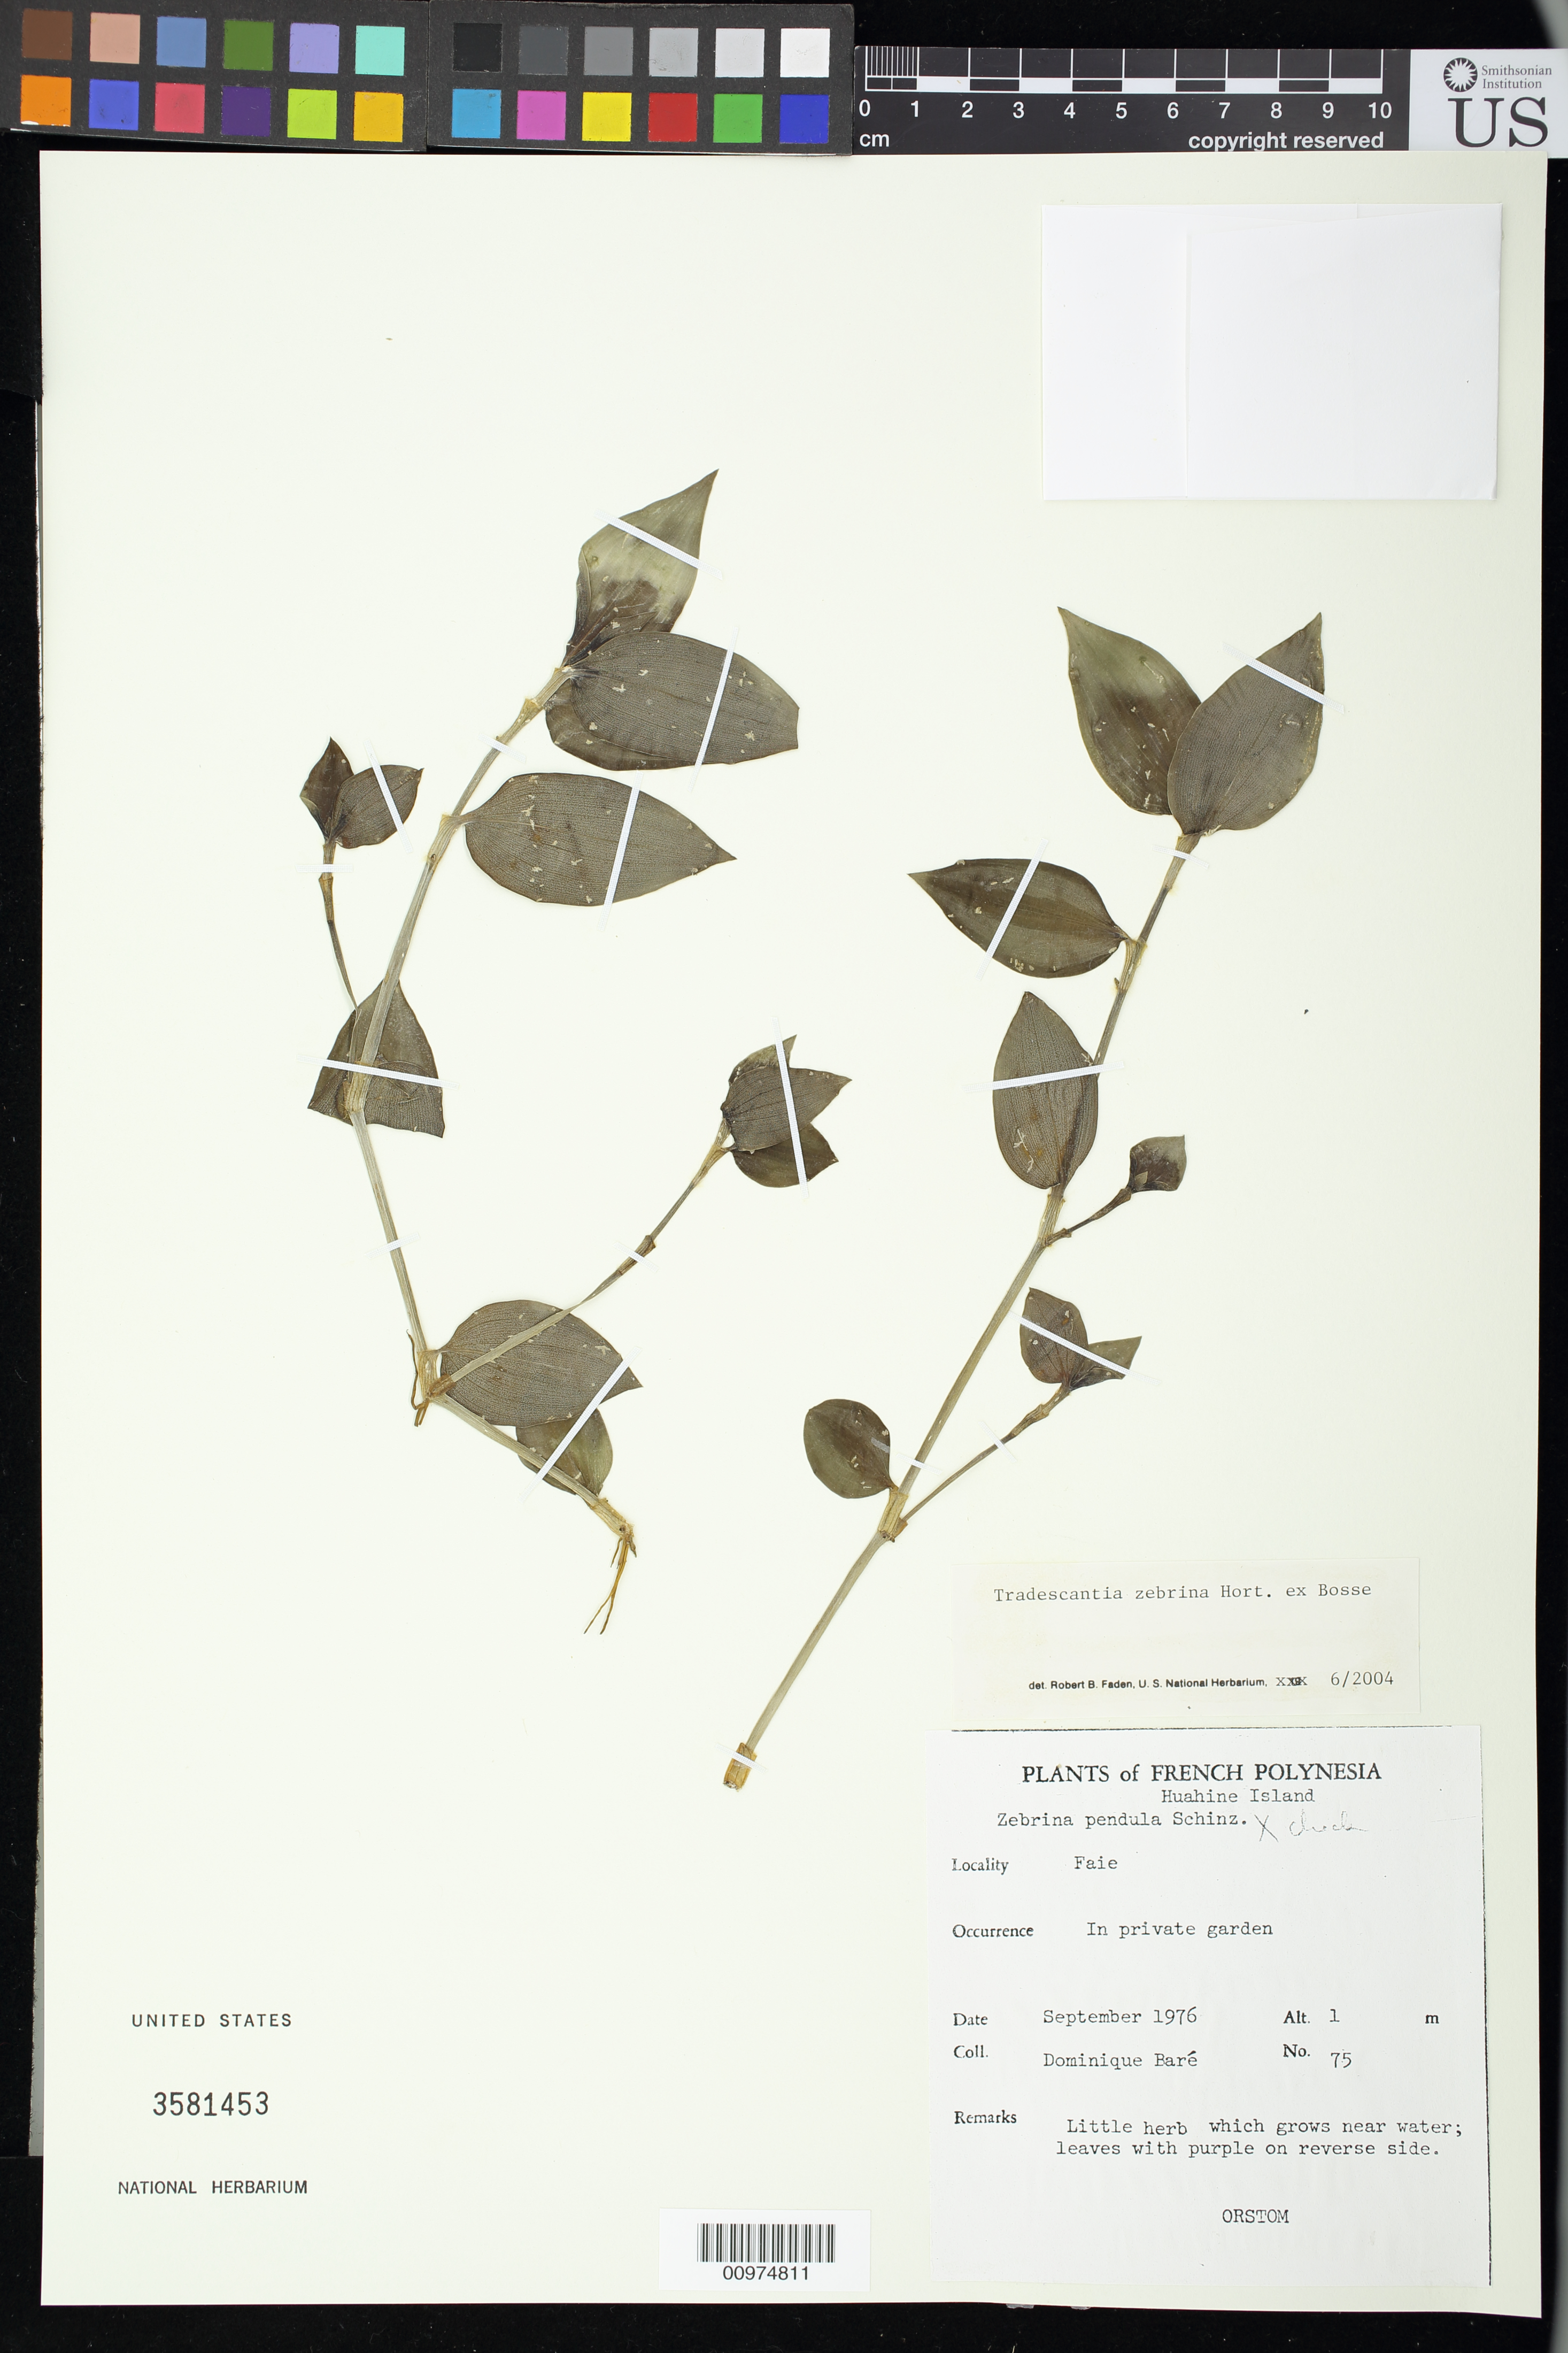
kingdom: Plantae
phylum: Tracheophyta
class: Liliopsida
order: Commelinales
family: Commelinaceae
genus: Tradescantia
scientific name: Tradescantia zebrina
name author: Bosse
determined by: Faden, Robert B., (US), Smithsonian Institution - National Museum of Natural History (UNITED STATES)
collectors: D. Baré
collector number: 75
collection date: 1976-09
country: French Polynesia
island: Huahine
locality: Faie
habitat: In private garden.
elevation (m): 1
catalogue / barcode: US 3581453